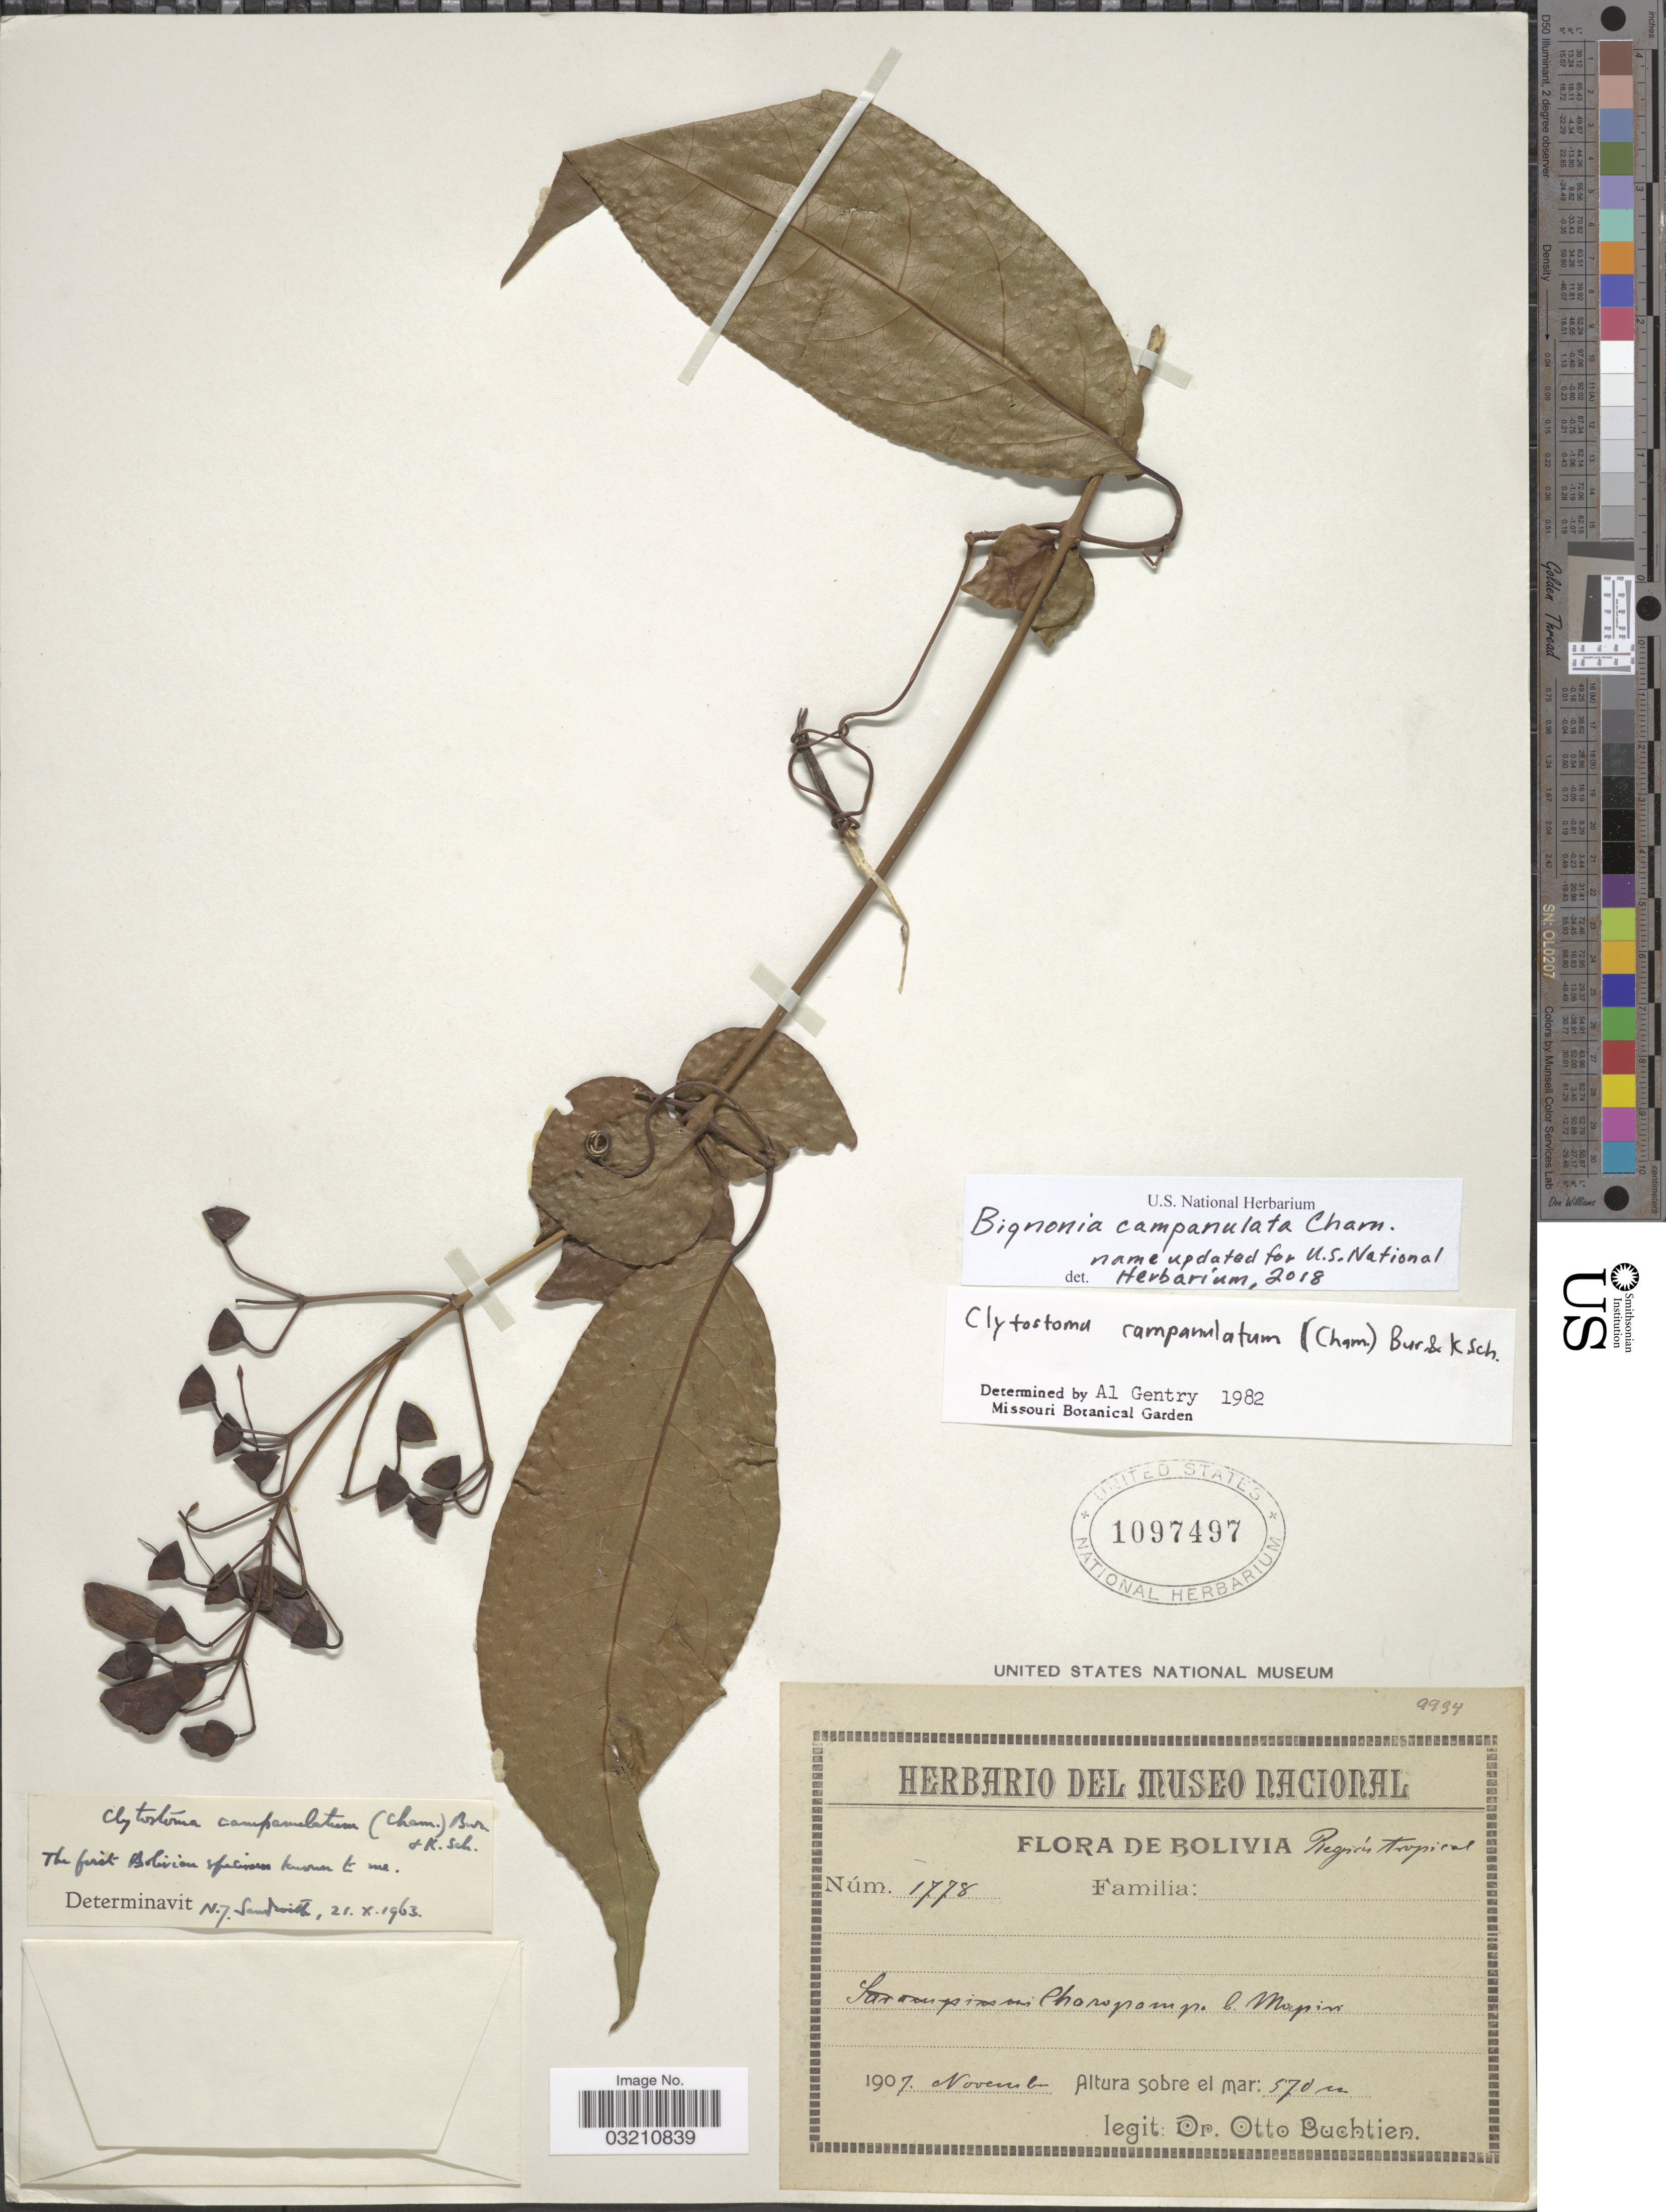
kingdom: Plantae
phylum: Tracheophyta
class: Magnoliopsida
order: Lamiales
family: Bignoniaceae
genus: Bignonia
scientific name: Bignonia campanulata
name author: Cham.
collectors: O. Buchtien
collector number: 1778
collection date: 1907-11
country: Bolivia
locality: Región Tropical. Sarampin Charopampa. b. Mapiri.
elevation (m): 570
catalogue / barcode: US 1097497